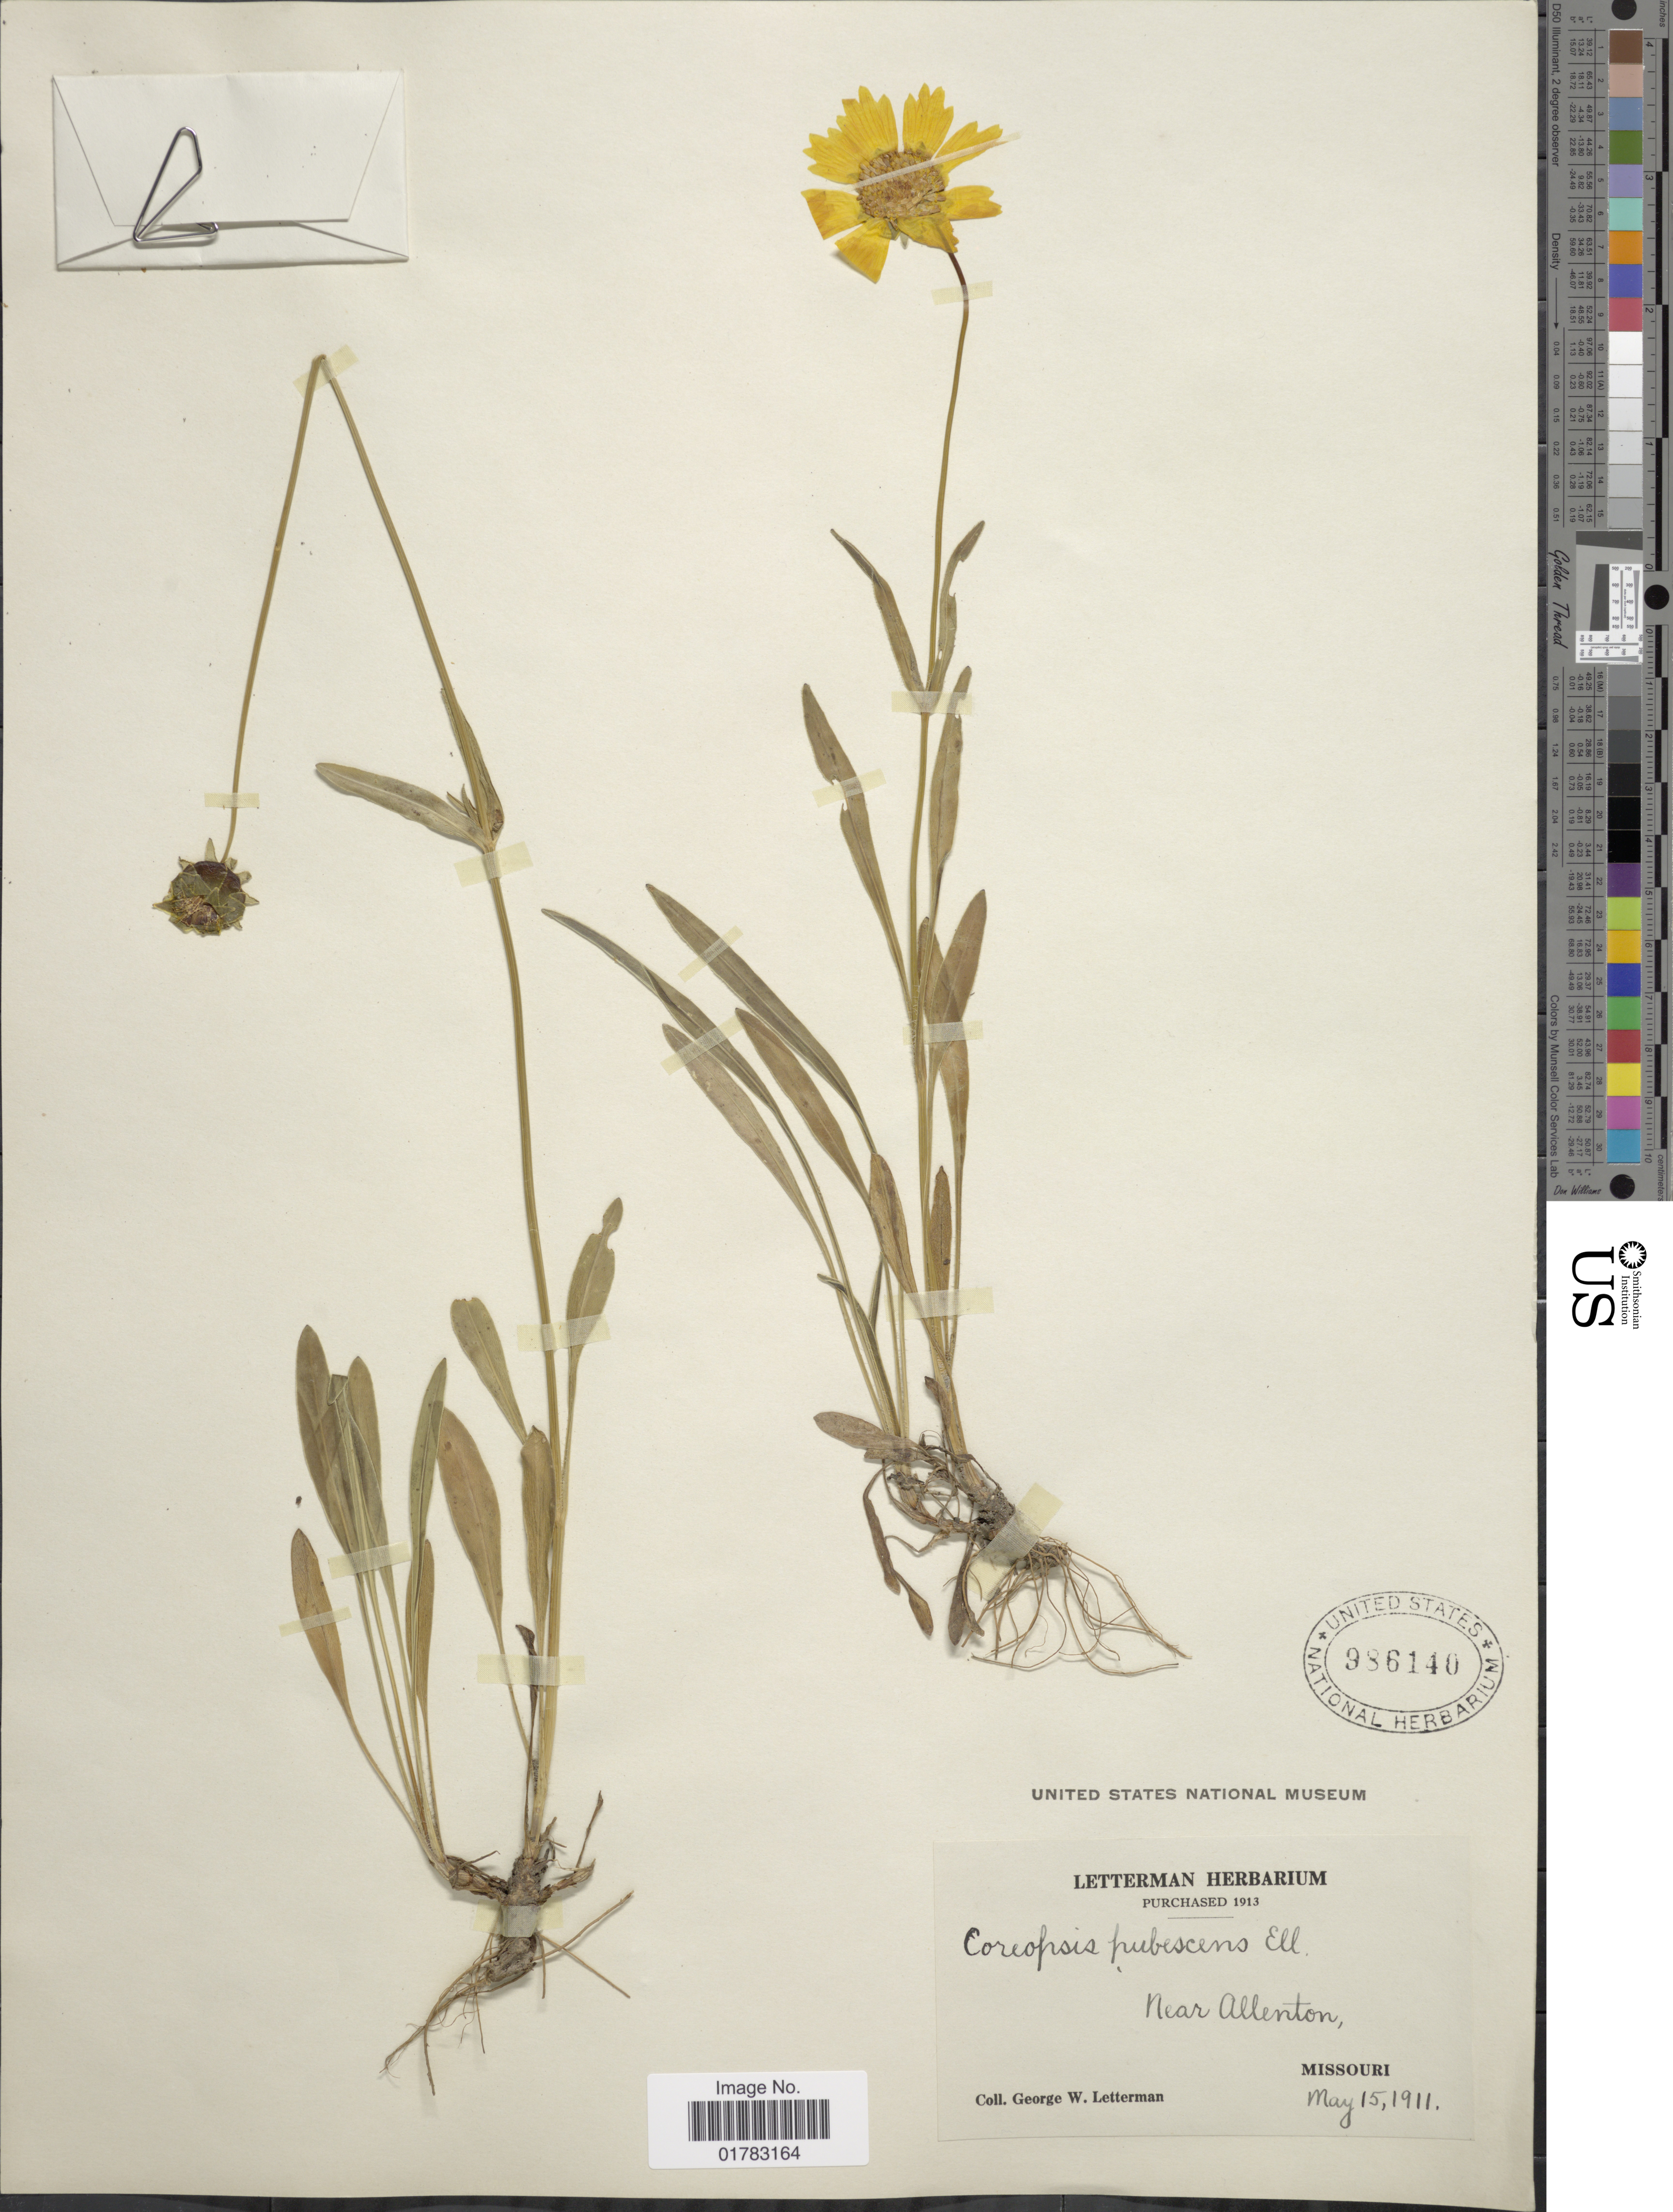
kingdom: Plantae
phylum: Tracheophyta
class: Magnoliopsida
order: Asterales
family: Asteraceae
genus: Coreopsis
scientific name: Coreopsis pubescens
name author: Elliott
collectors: G. W. Letterman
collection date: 1911-05-15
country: United States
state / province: Missouri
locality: Near Allenton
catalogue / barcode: US 986140